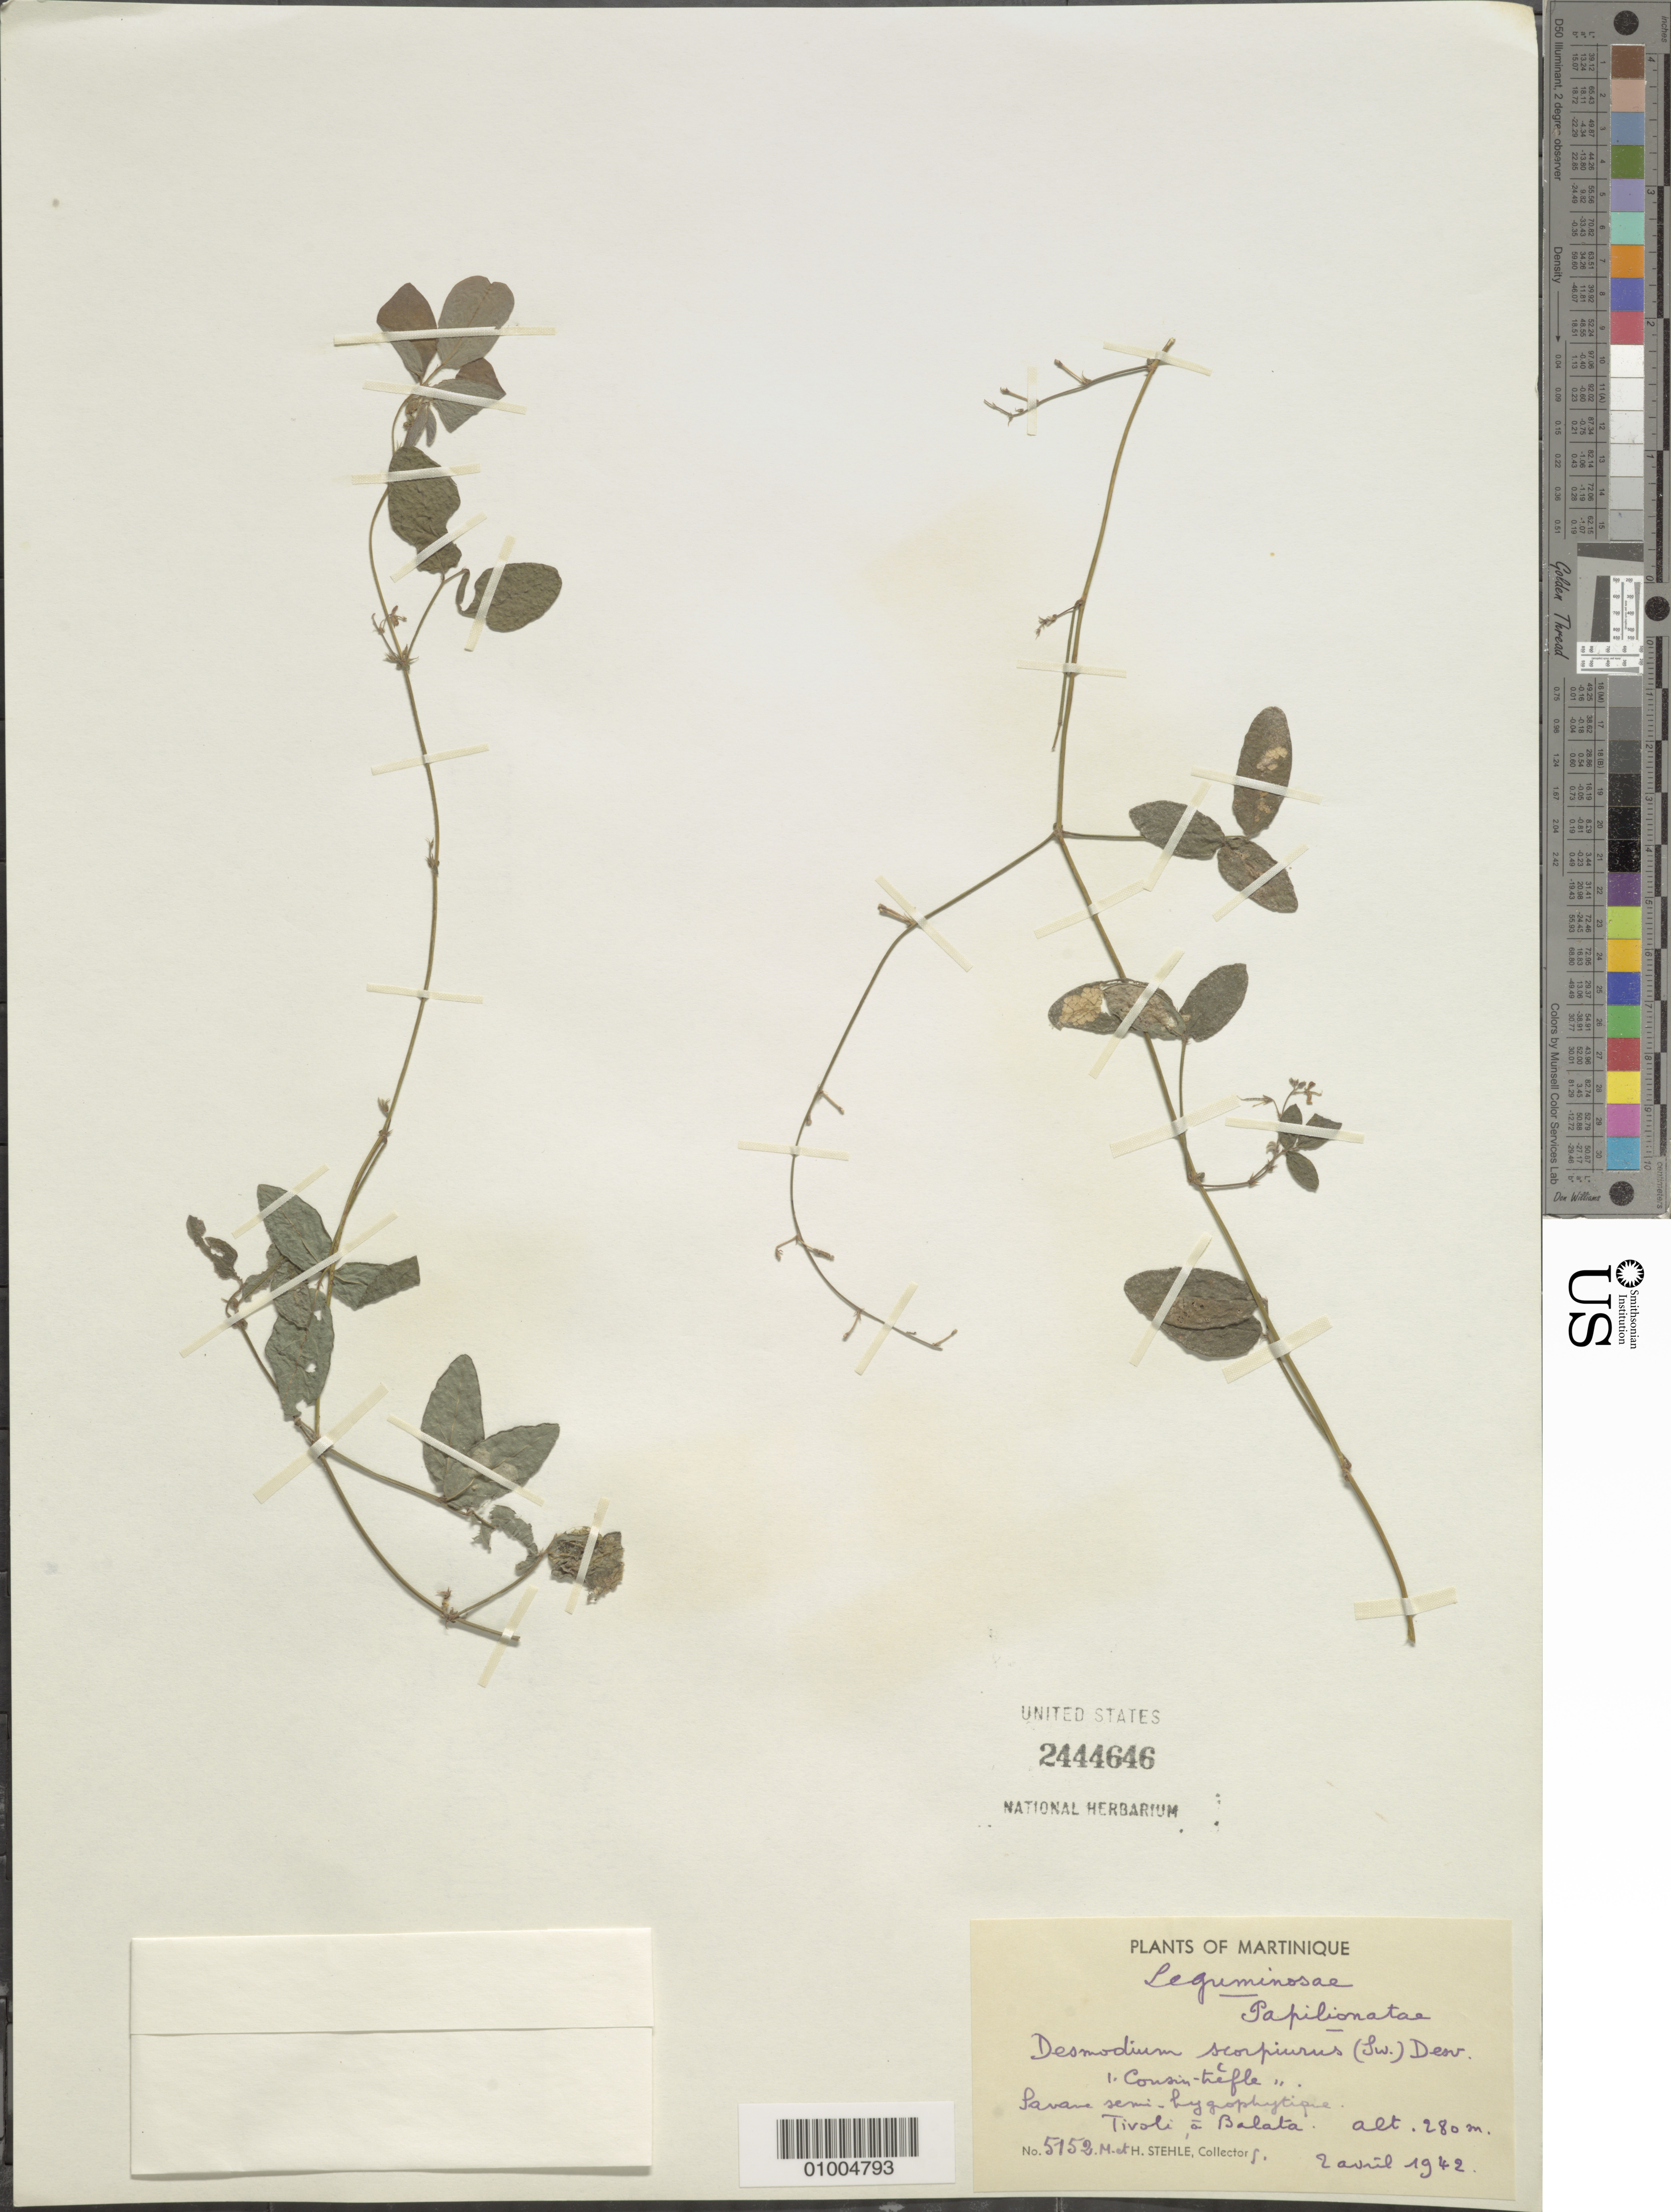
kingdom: Plantae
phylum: Tracheophyta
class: Magnoliopsida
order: Fabales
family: Fabaceae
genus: Desmodium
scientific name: Desmodium scorpiurus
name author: (Sw.) Desv. ex DC.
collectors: H. Stehlé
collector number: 5152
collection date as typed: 02 Apr 1942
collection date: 1942-04-02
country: Martinique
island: Martinique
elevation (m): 280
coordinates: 0 N, 0 E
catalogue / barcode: US 2444646